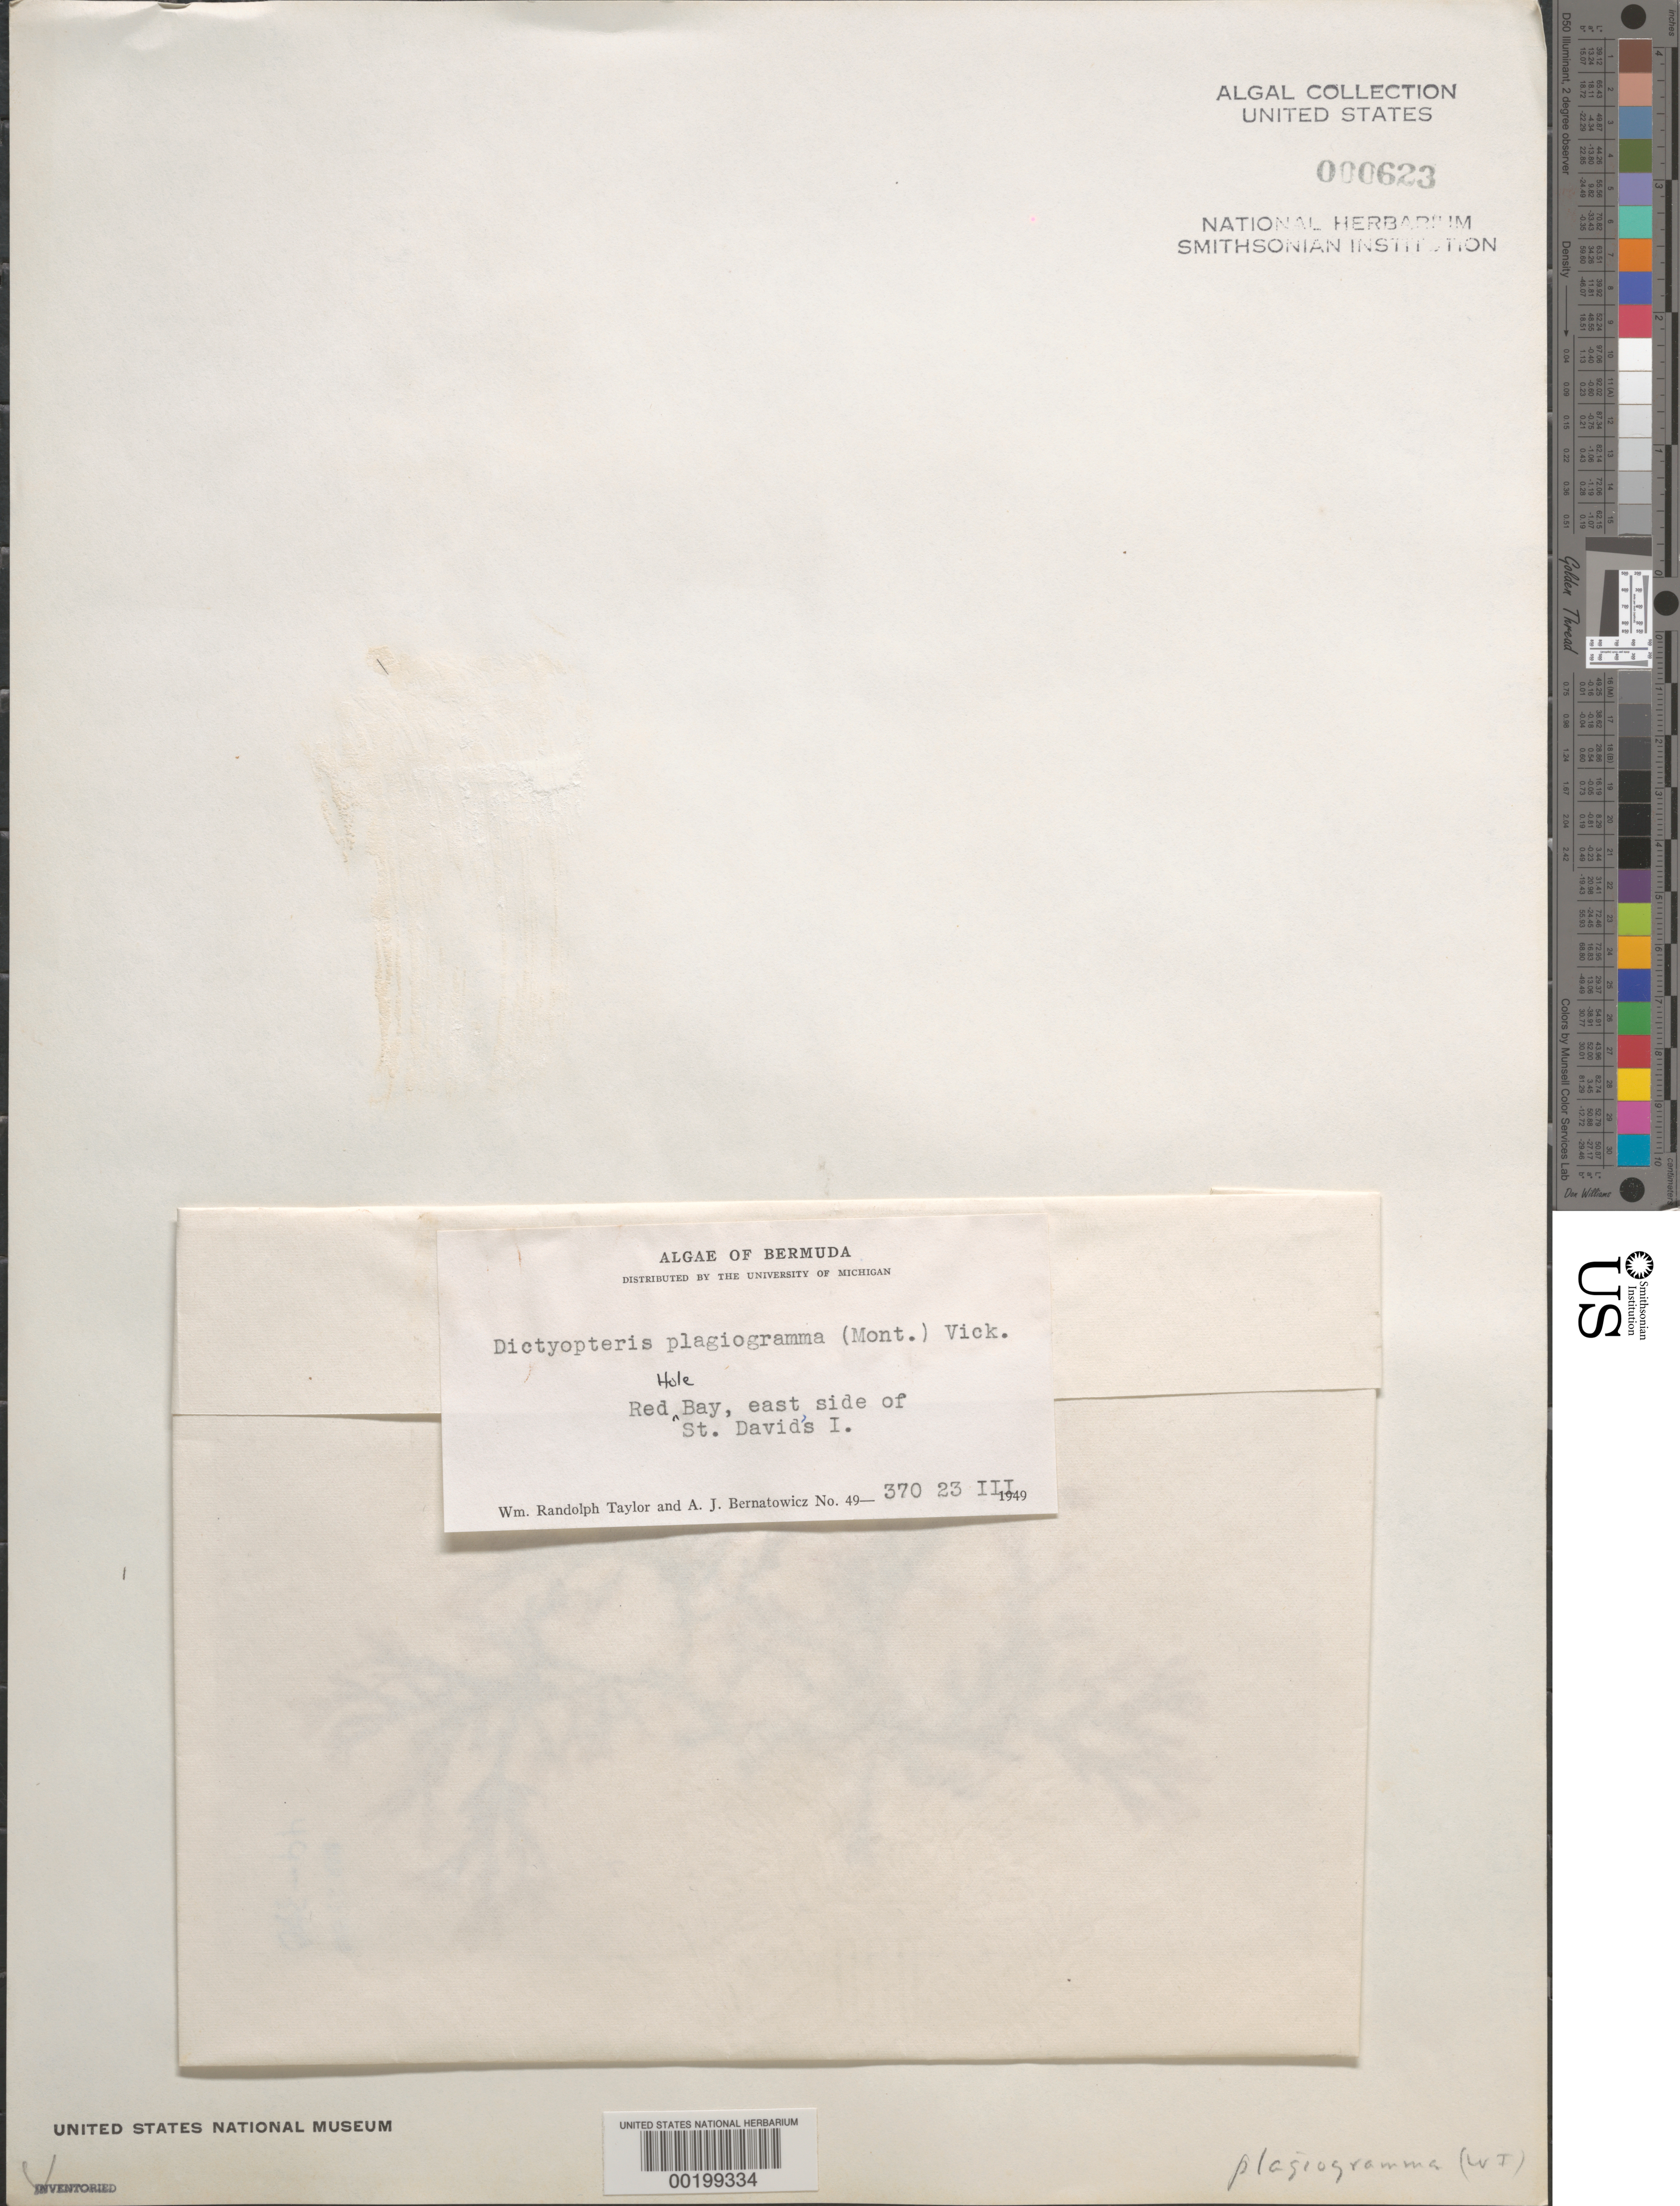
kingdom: Chromista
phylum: Ochrophyta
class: Phaeophyceae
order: Dictyotales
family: Dictyotaceae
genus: Dictyopteris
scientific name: Dictyopteris plagiogramma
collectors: W. R. Taylor & A. Bernatowicz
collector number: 49-370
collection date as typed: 23 Mar 1949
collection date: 1949-03-23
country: Bermuda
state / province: Saint George's (parish)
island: St. David's Island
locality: Red Hole Bay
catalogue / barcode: US 623